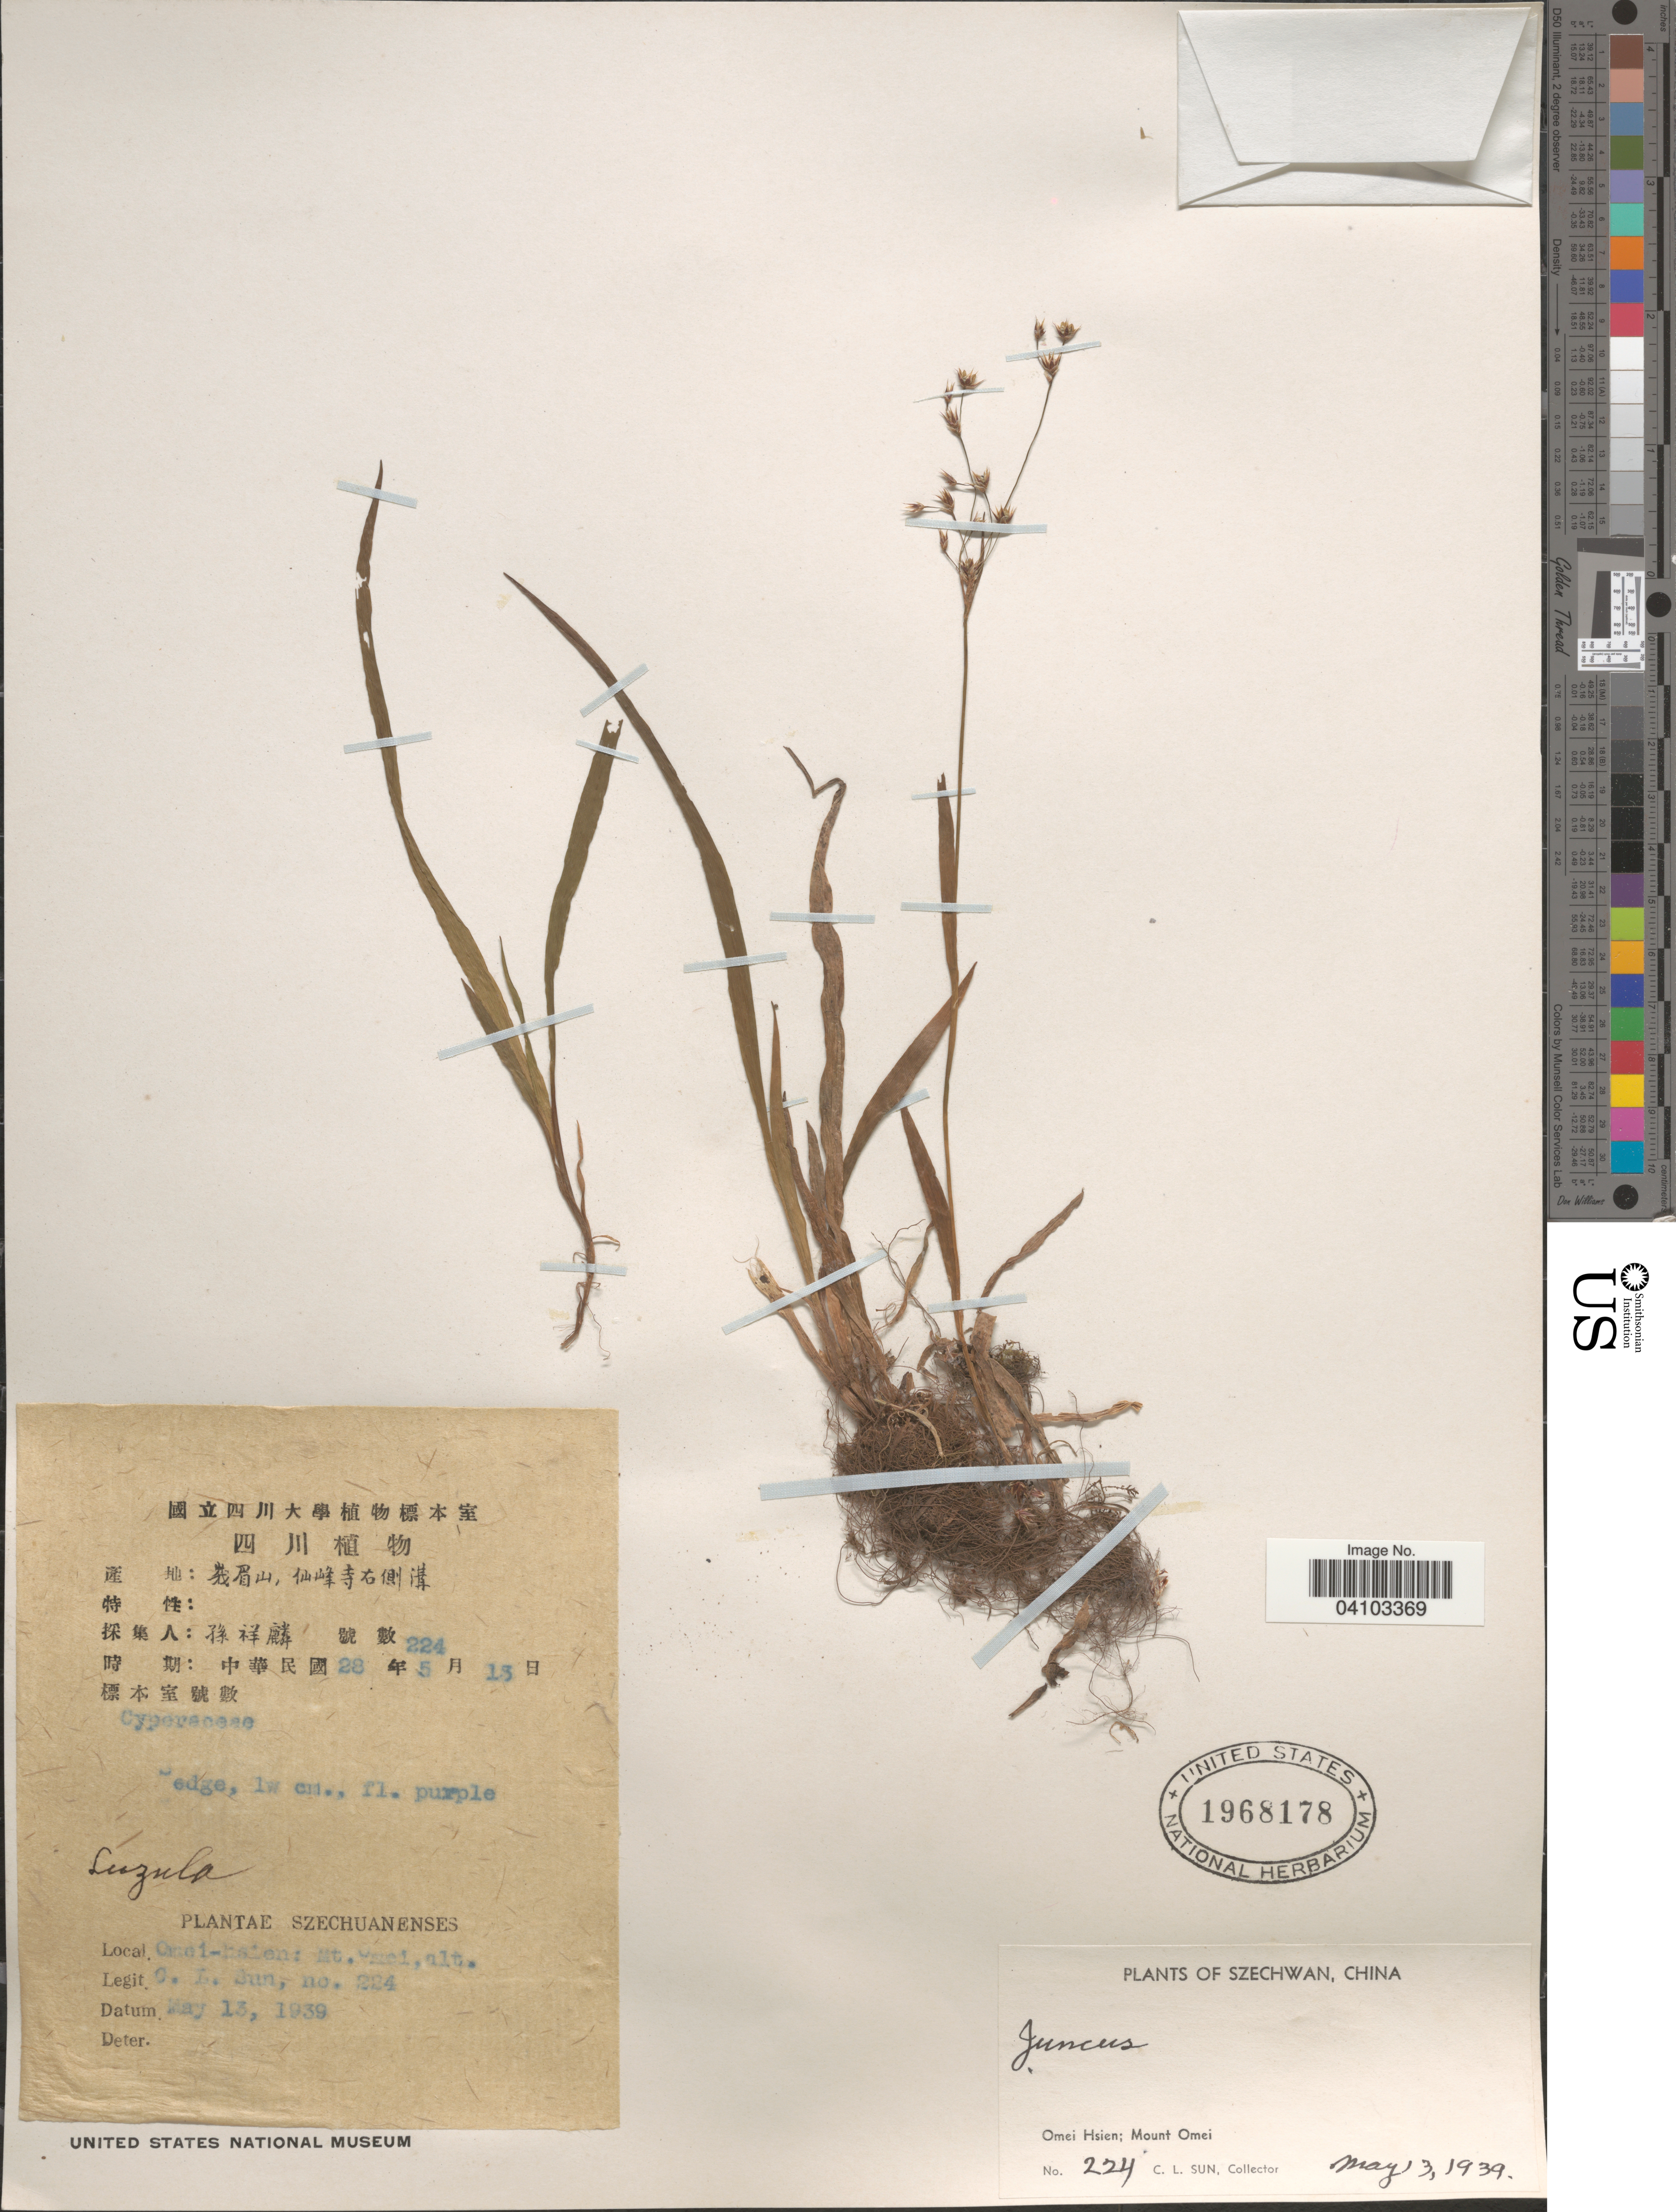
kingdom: Plantae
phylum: Tracheophyta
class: Liliopsida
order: Poales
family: Juncaceae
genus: Juncus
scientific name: Juncus sp.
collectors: C. Sun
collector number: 224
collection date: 1939-05-13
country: China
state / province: Sichuan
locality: Szechuanenses. Omei Hsien; Mount Omei.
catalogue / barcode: US 1968178